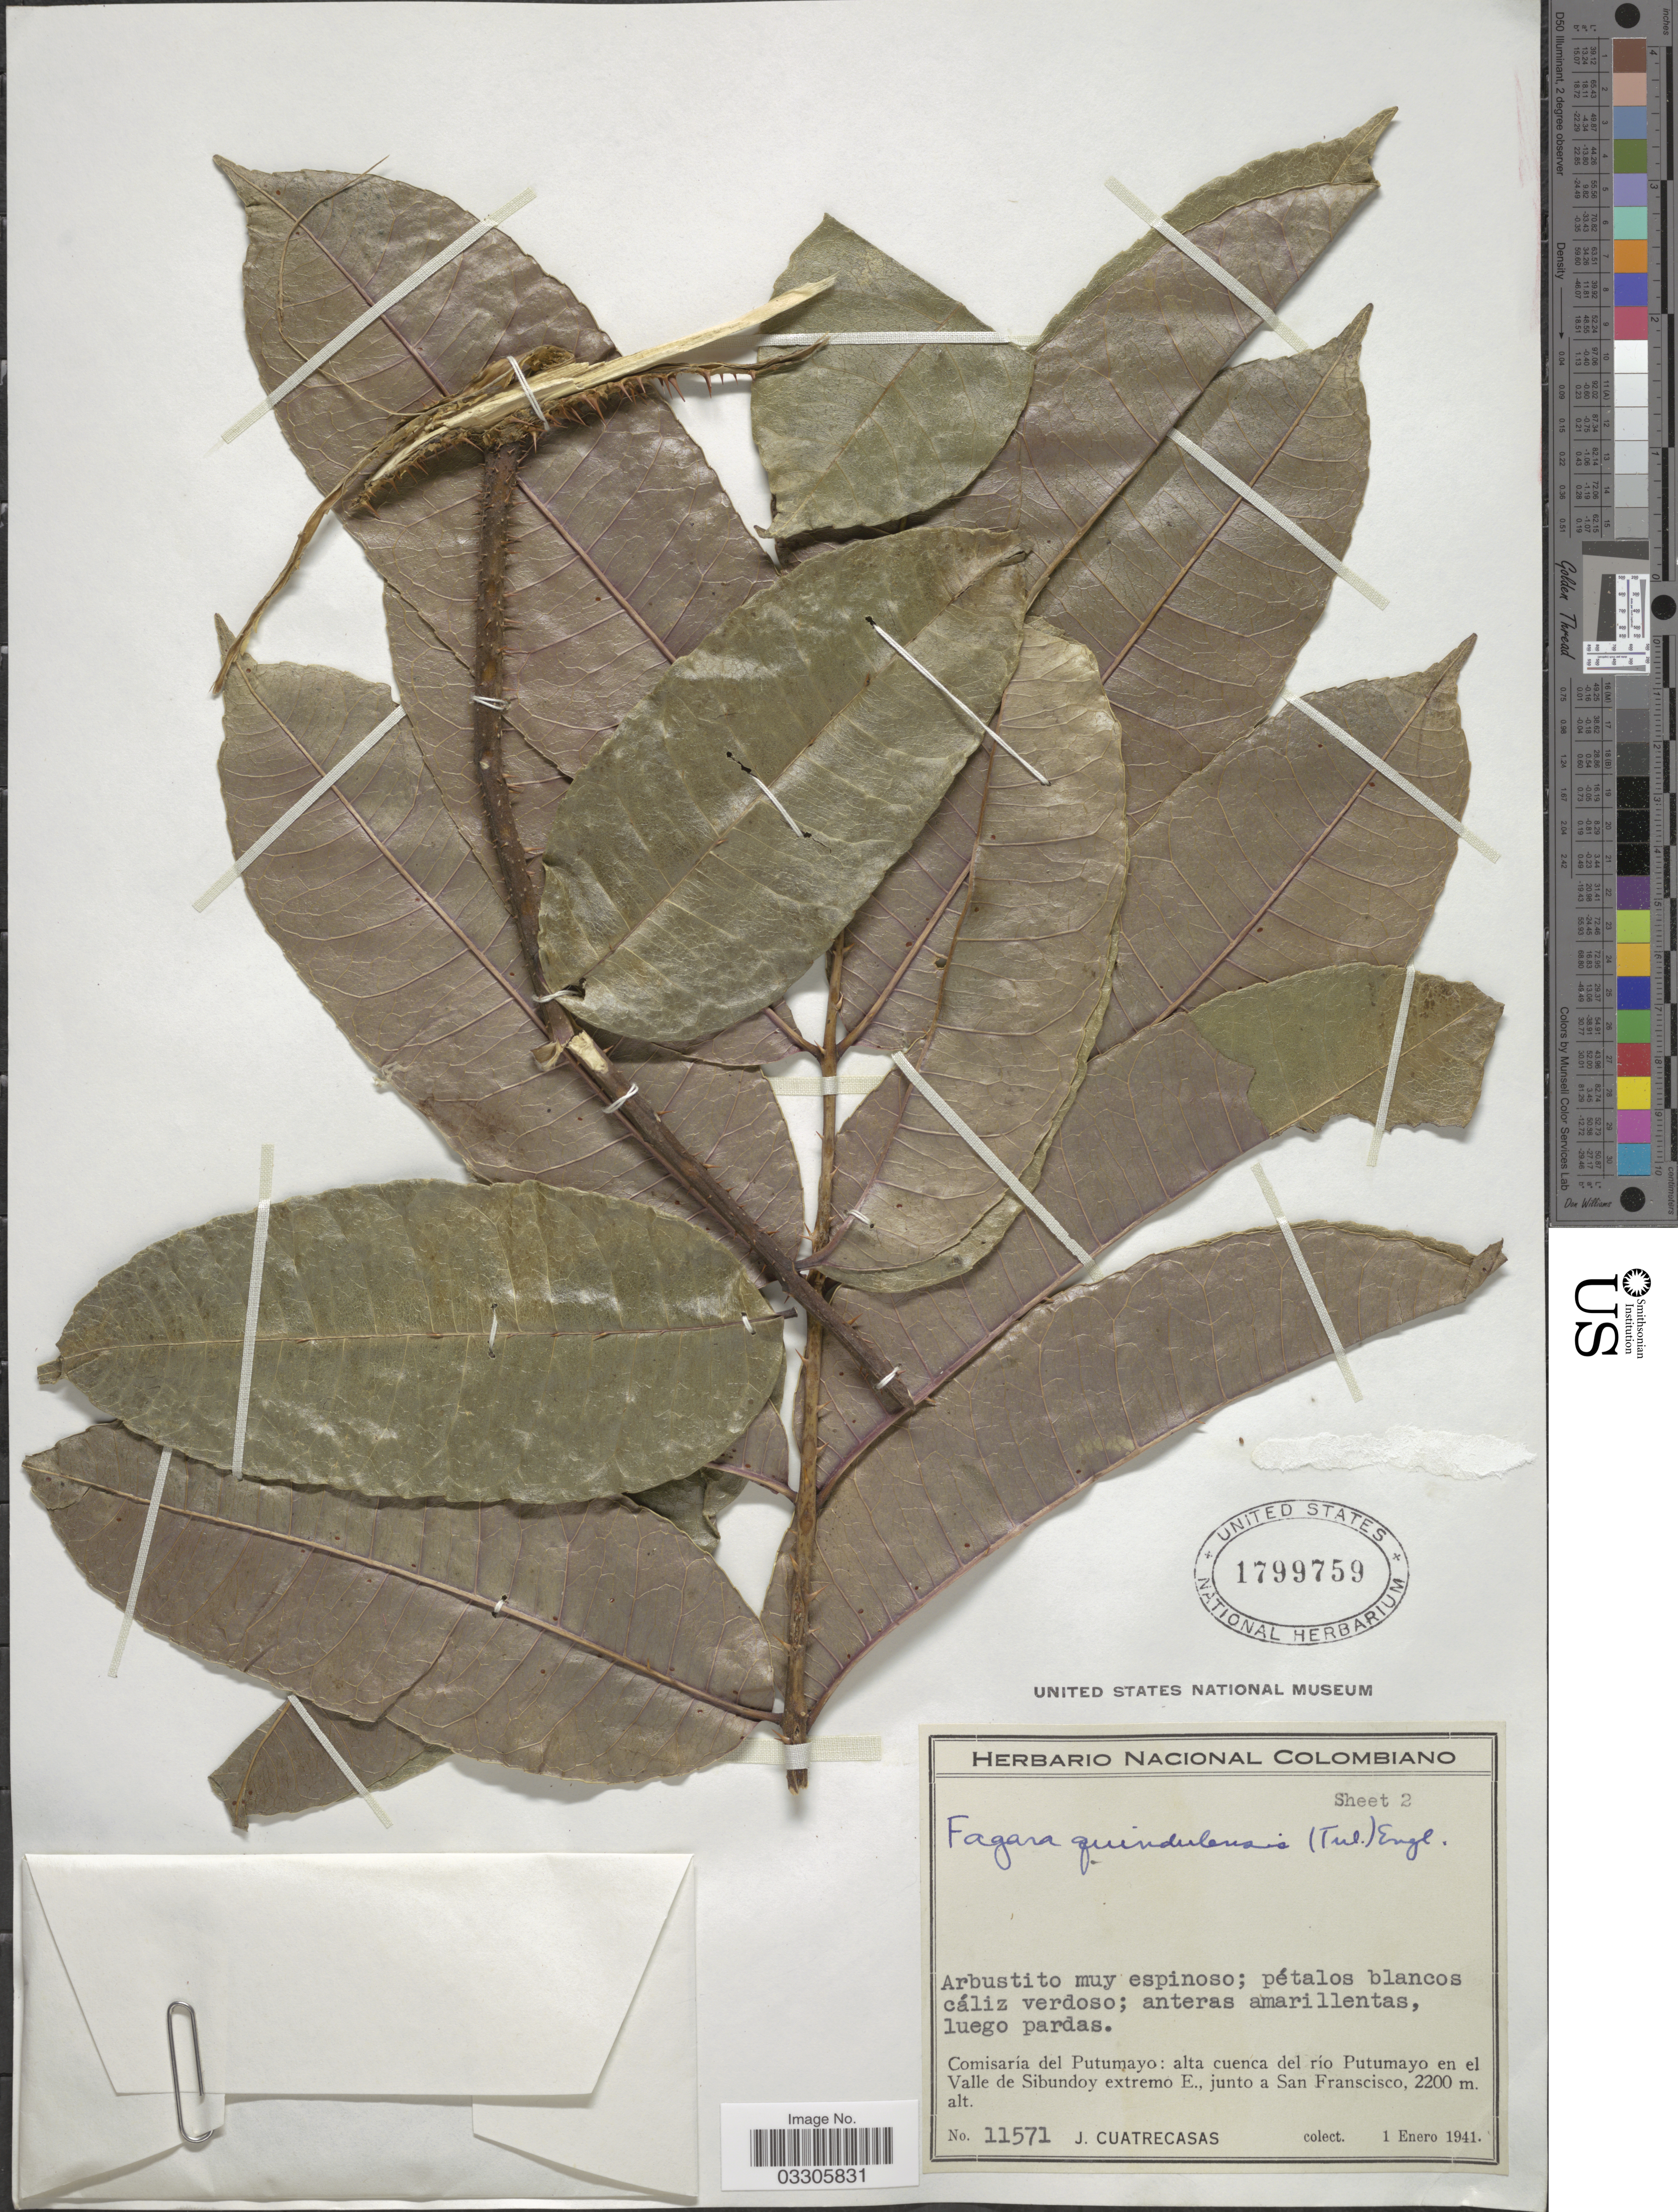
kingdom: Plantae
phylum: Tracheophyta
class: Magnoliopsida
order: Sapindales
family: Rutaceae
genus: Zanthoxylum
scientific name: Zanthoxylum brisoferox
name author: Reynel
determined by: Londoño-Echeverri, Y.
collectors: J. Cuatrecasas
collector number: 11571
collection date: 1941-01-01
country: Colombia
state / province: Putumayo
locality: Comisaría del Putumayo: alta cuenca del río Putumayo en el Valle de Sibundoy extremo E., junto a San Franscisco.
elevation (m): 2200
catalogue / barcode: US 1799759